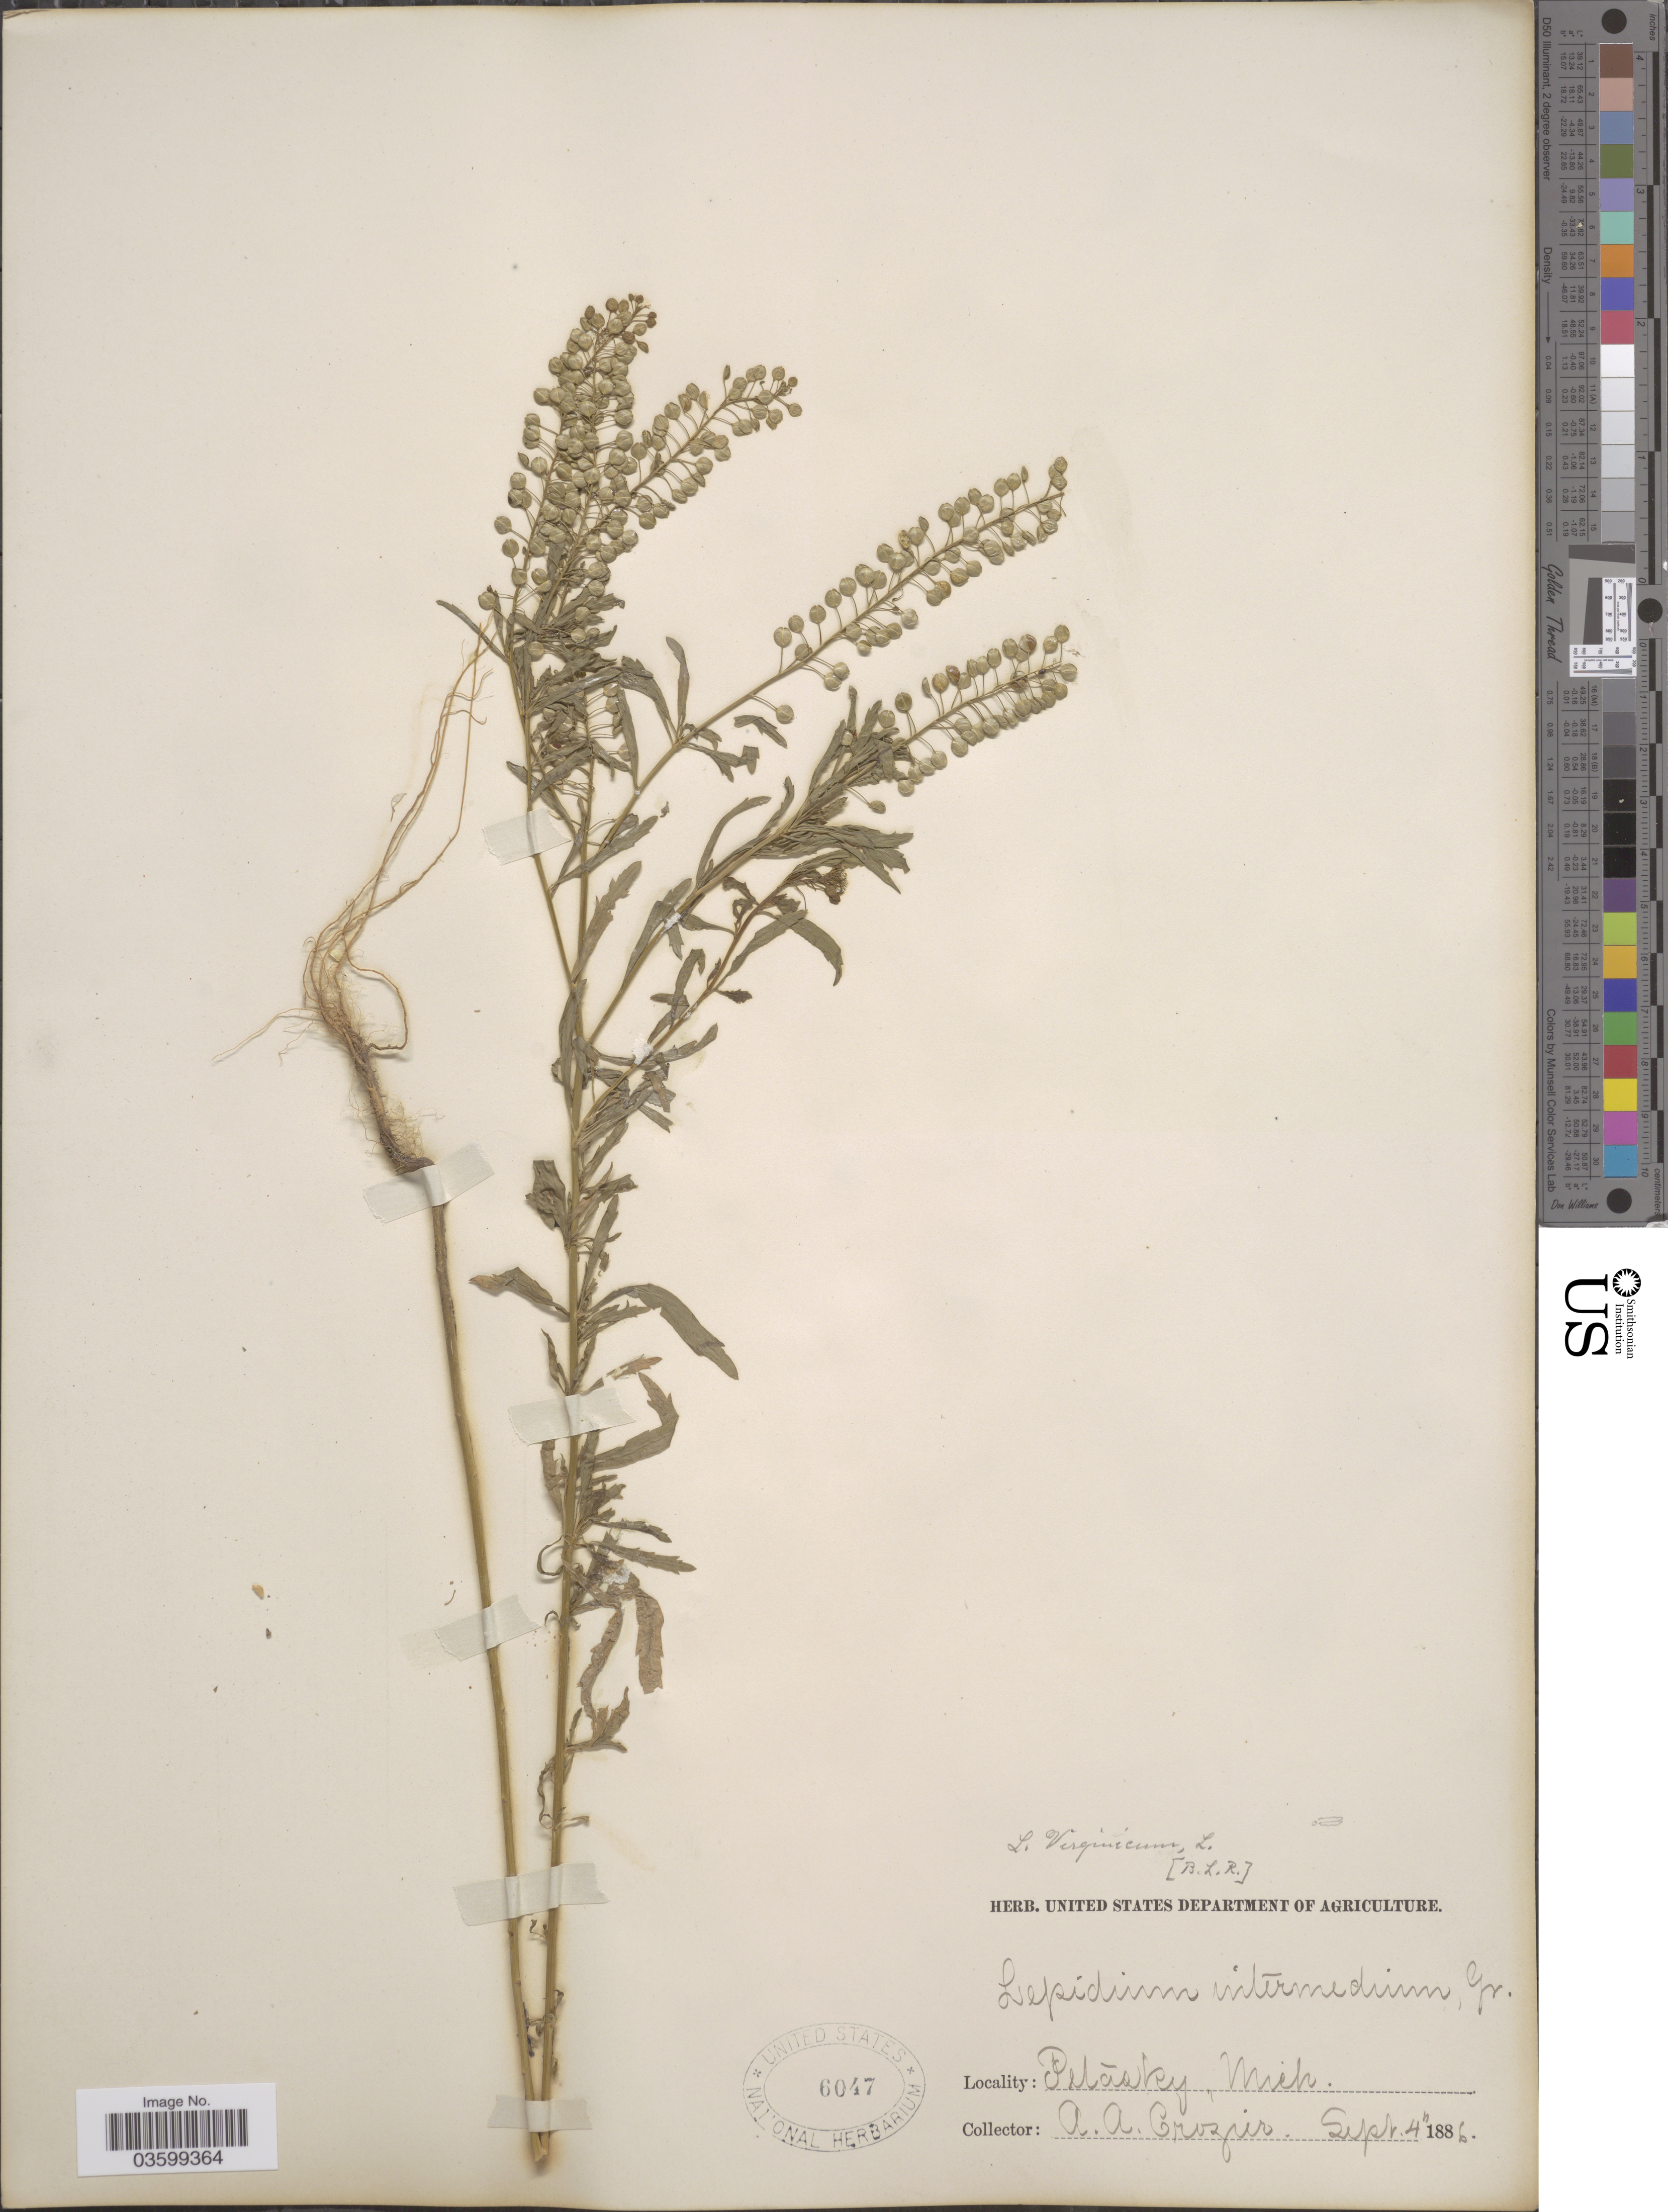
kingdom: Plantae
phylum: Tracheophyta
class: Magnoliopsida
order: Brassicales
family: Brassicaceae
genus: Lepidium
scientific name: Lepidium virginicum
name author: L.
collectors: A. Crozier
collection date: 1886-09-04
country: United States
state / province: Michigan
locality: Petasky.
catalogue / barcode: US 6047